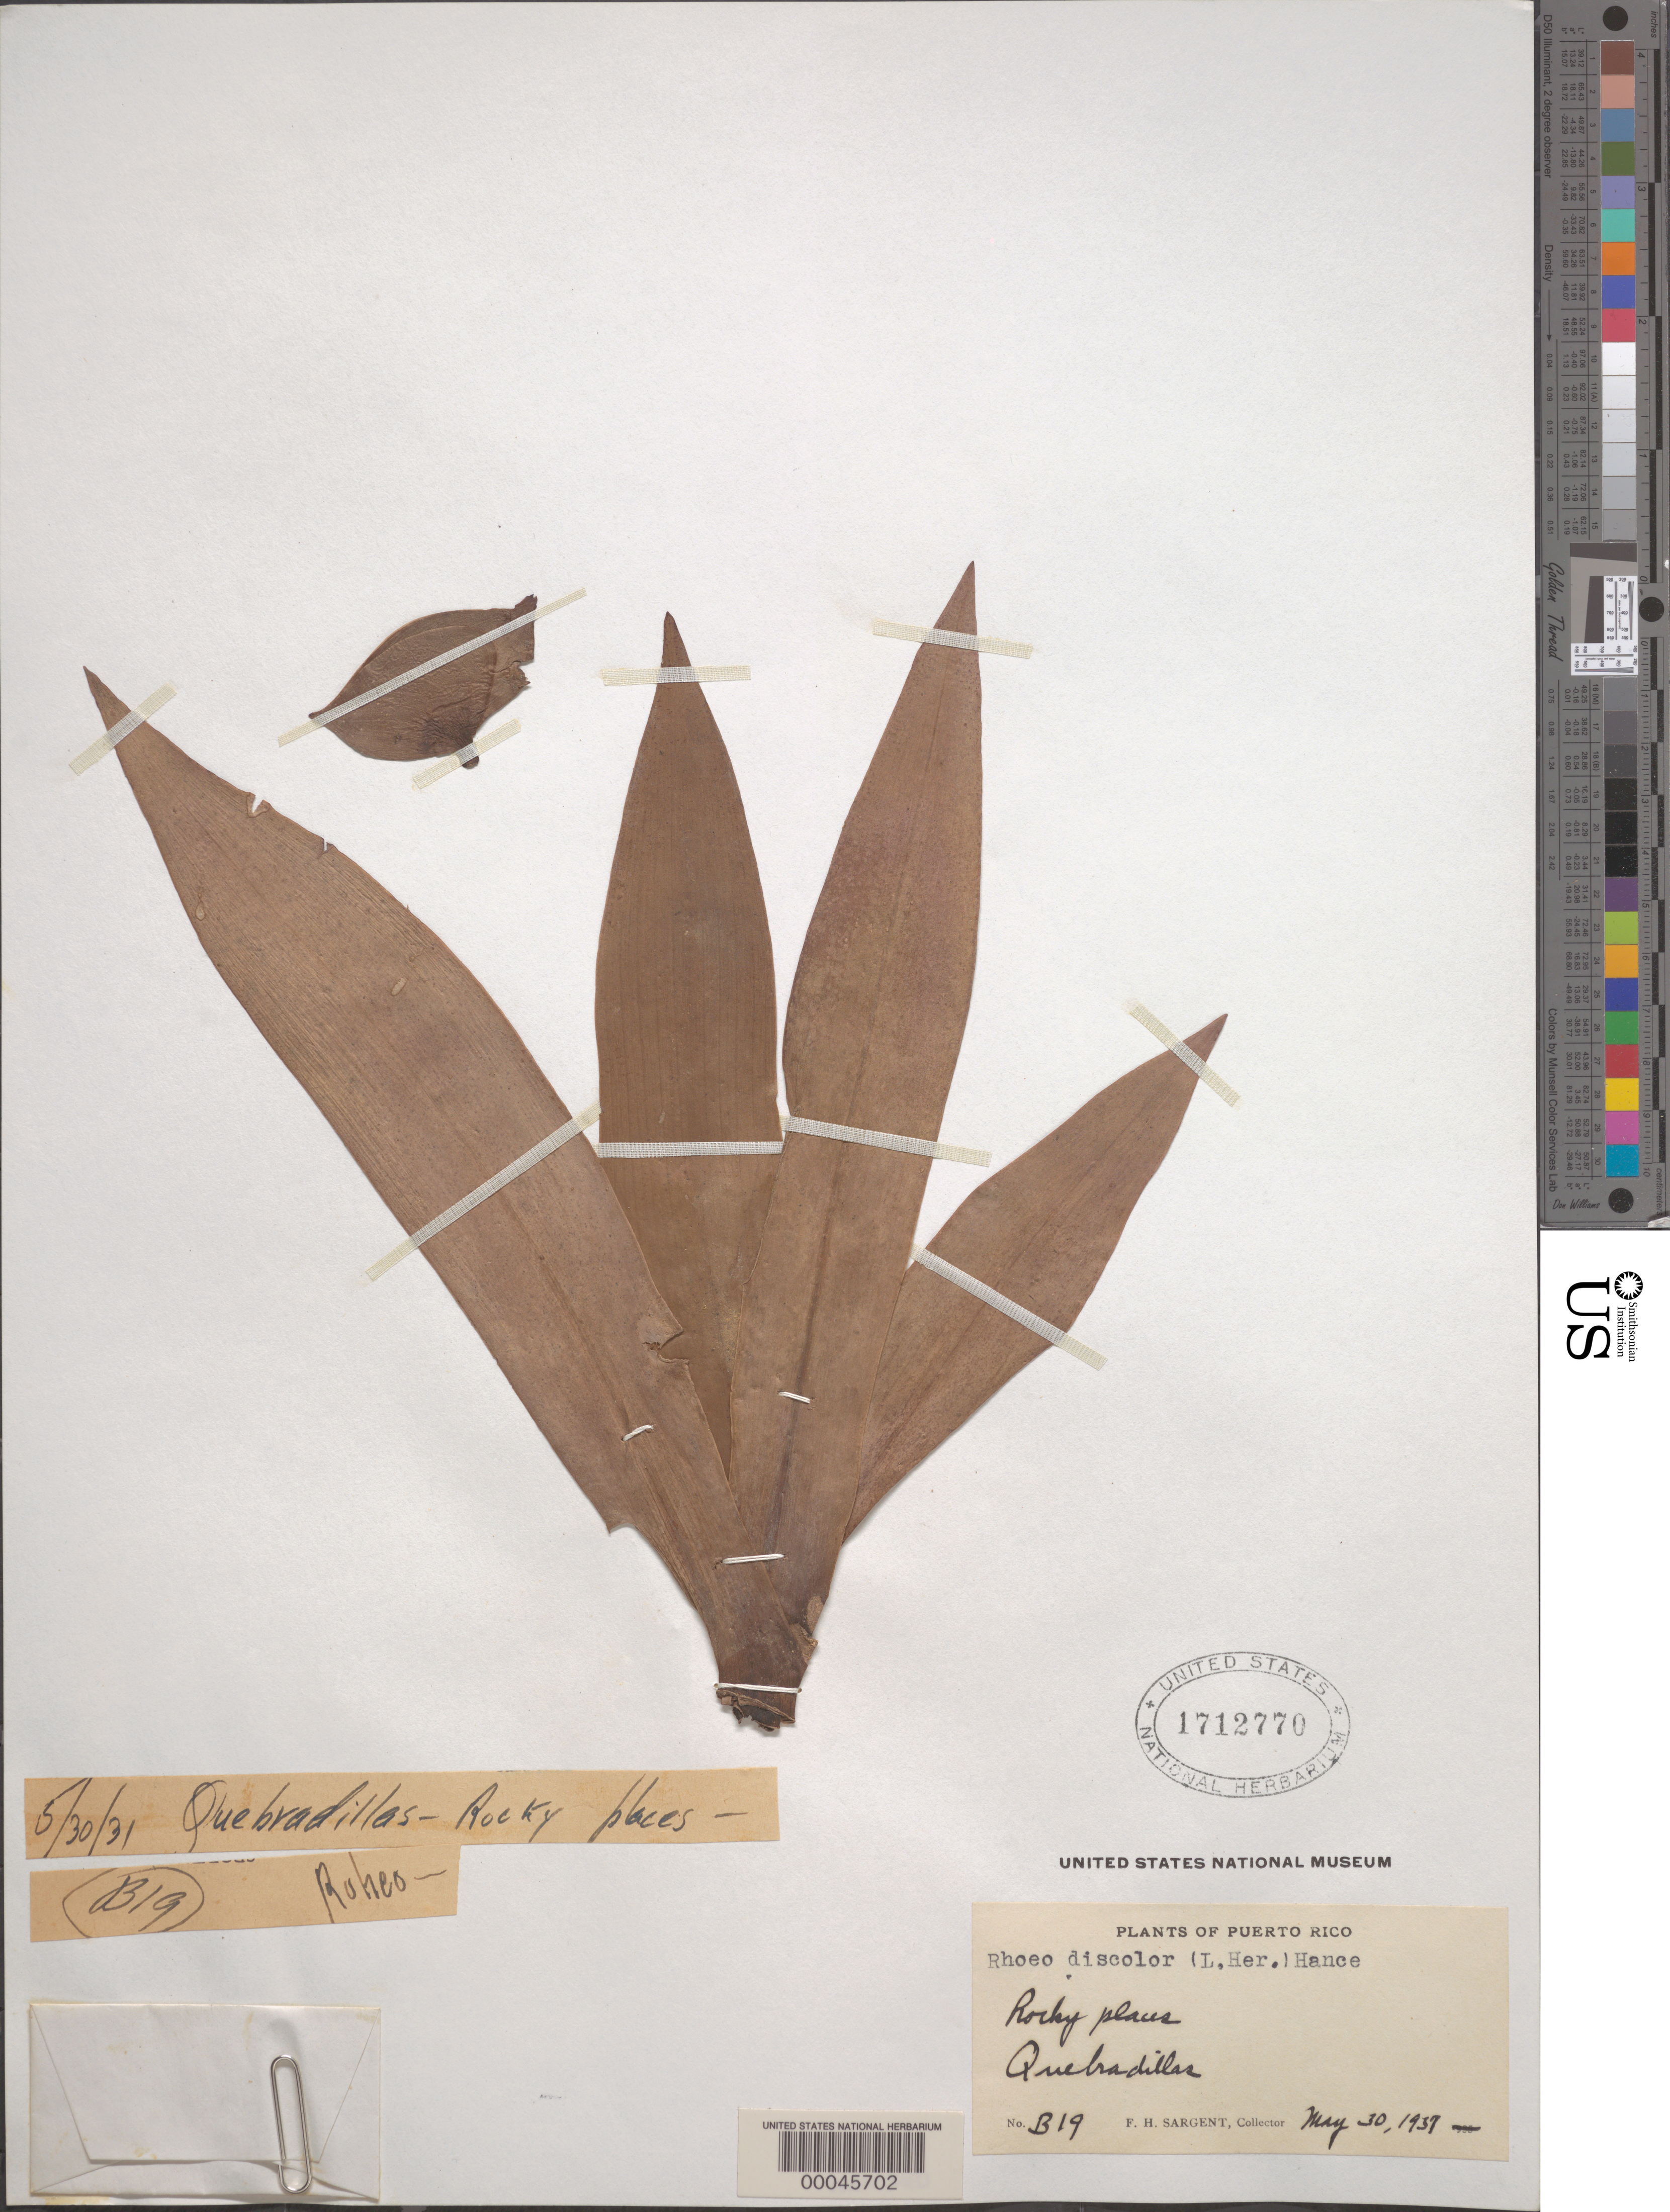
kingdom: Plantae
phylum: Tracheophyta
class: Liliopsida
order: Commelinales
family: Commelinaceae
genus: Tradescantia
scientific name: Tradescantia spathacea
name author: Sw.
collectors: F. H. Sargent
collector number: B19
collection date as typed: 30 May 1937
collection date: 1937-05-30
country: Puerto Rico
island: Greater Antilles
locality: Quebradillas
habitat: Rocky places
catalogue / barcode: US 1712770